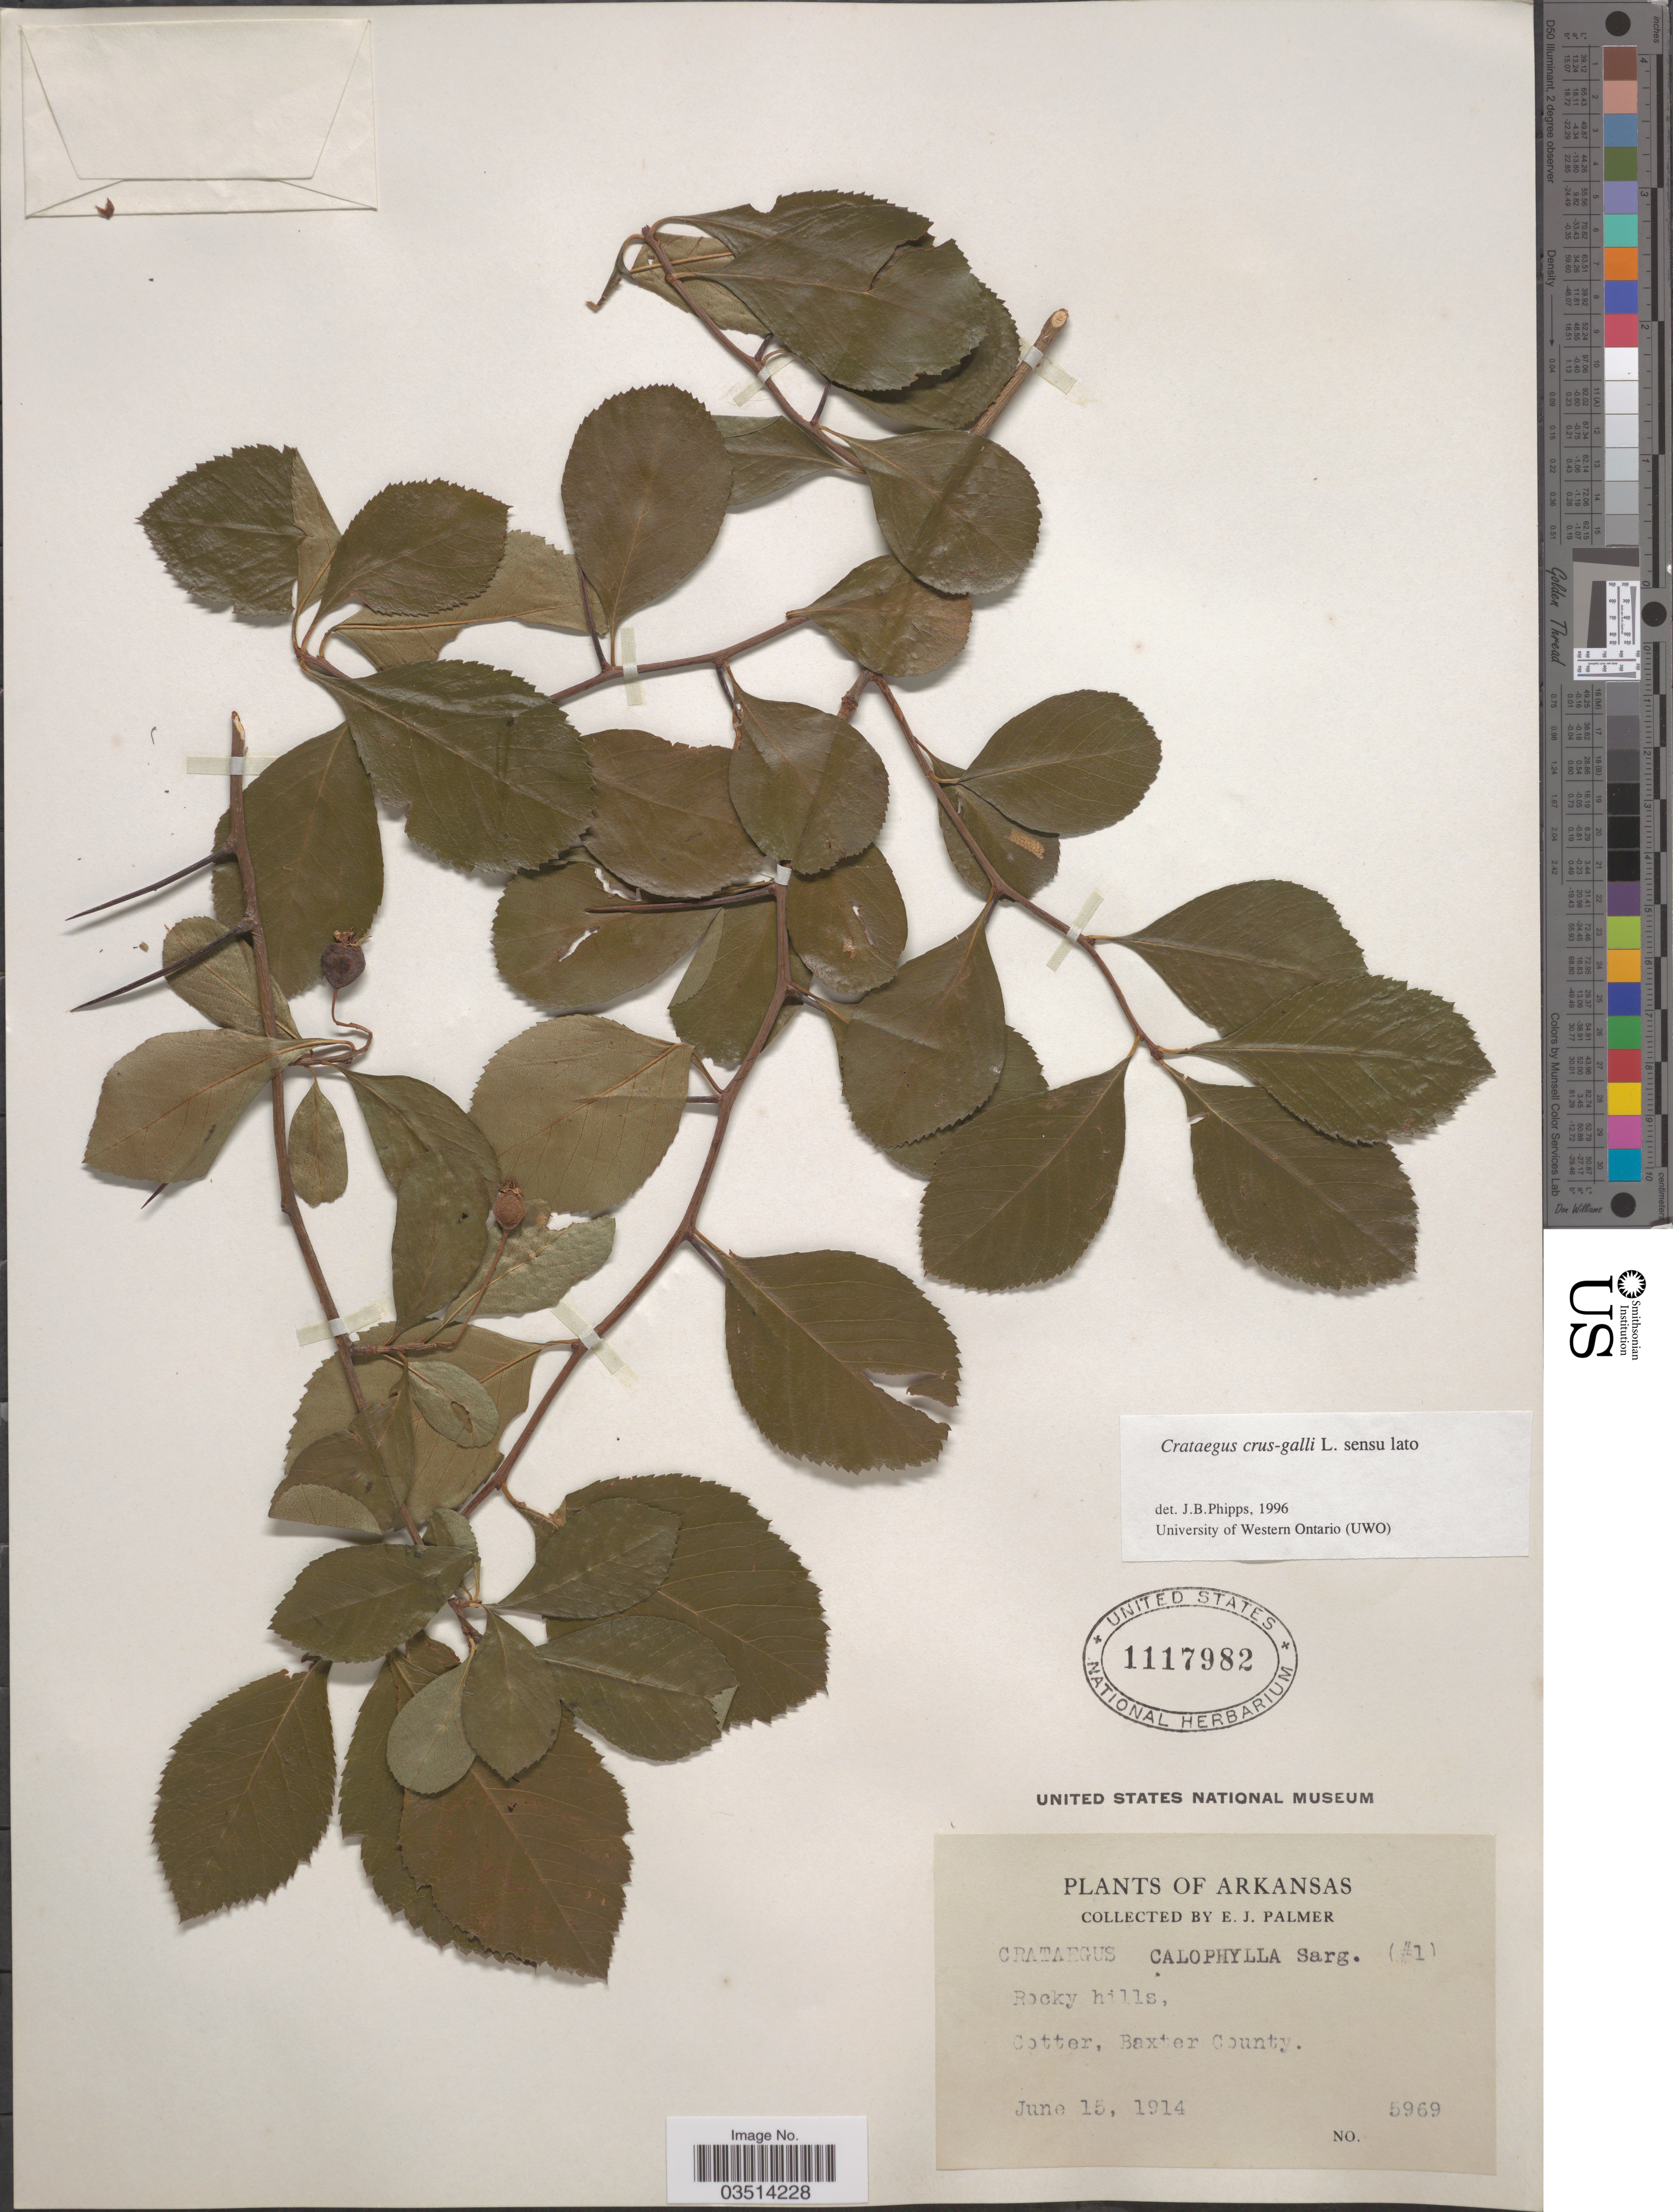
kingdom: Plantae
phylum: Tracheophyta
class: Magnoliopsida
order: Rosales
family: Rosaceae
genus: Crataegus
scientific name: Crataegus crus-galli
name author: L.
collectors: E. J. Palmer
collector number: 5969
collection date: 1914-06-15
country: United States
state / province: Arkansas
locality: Cotter, Baxter County.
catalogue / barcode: US 1117982